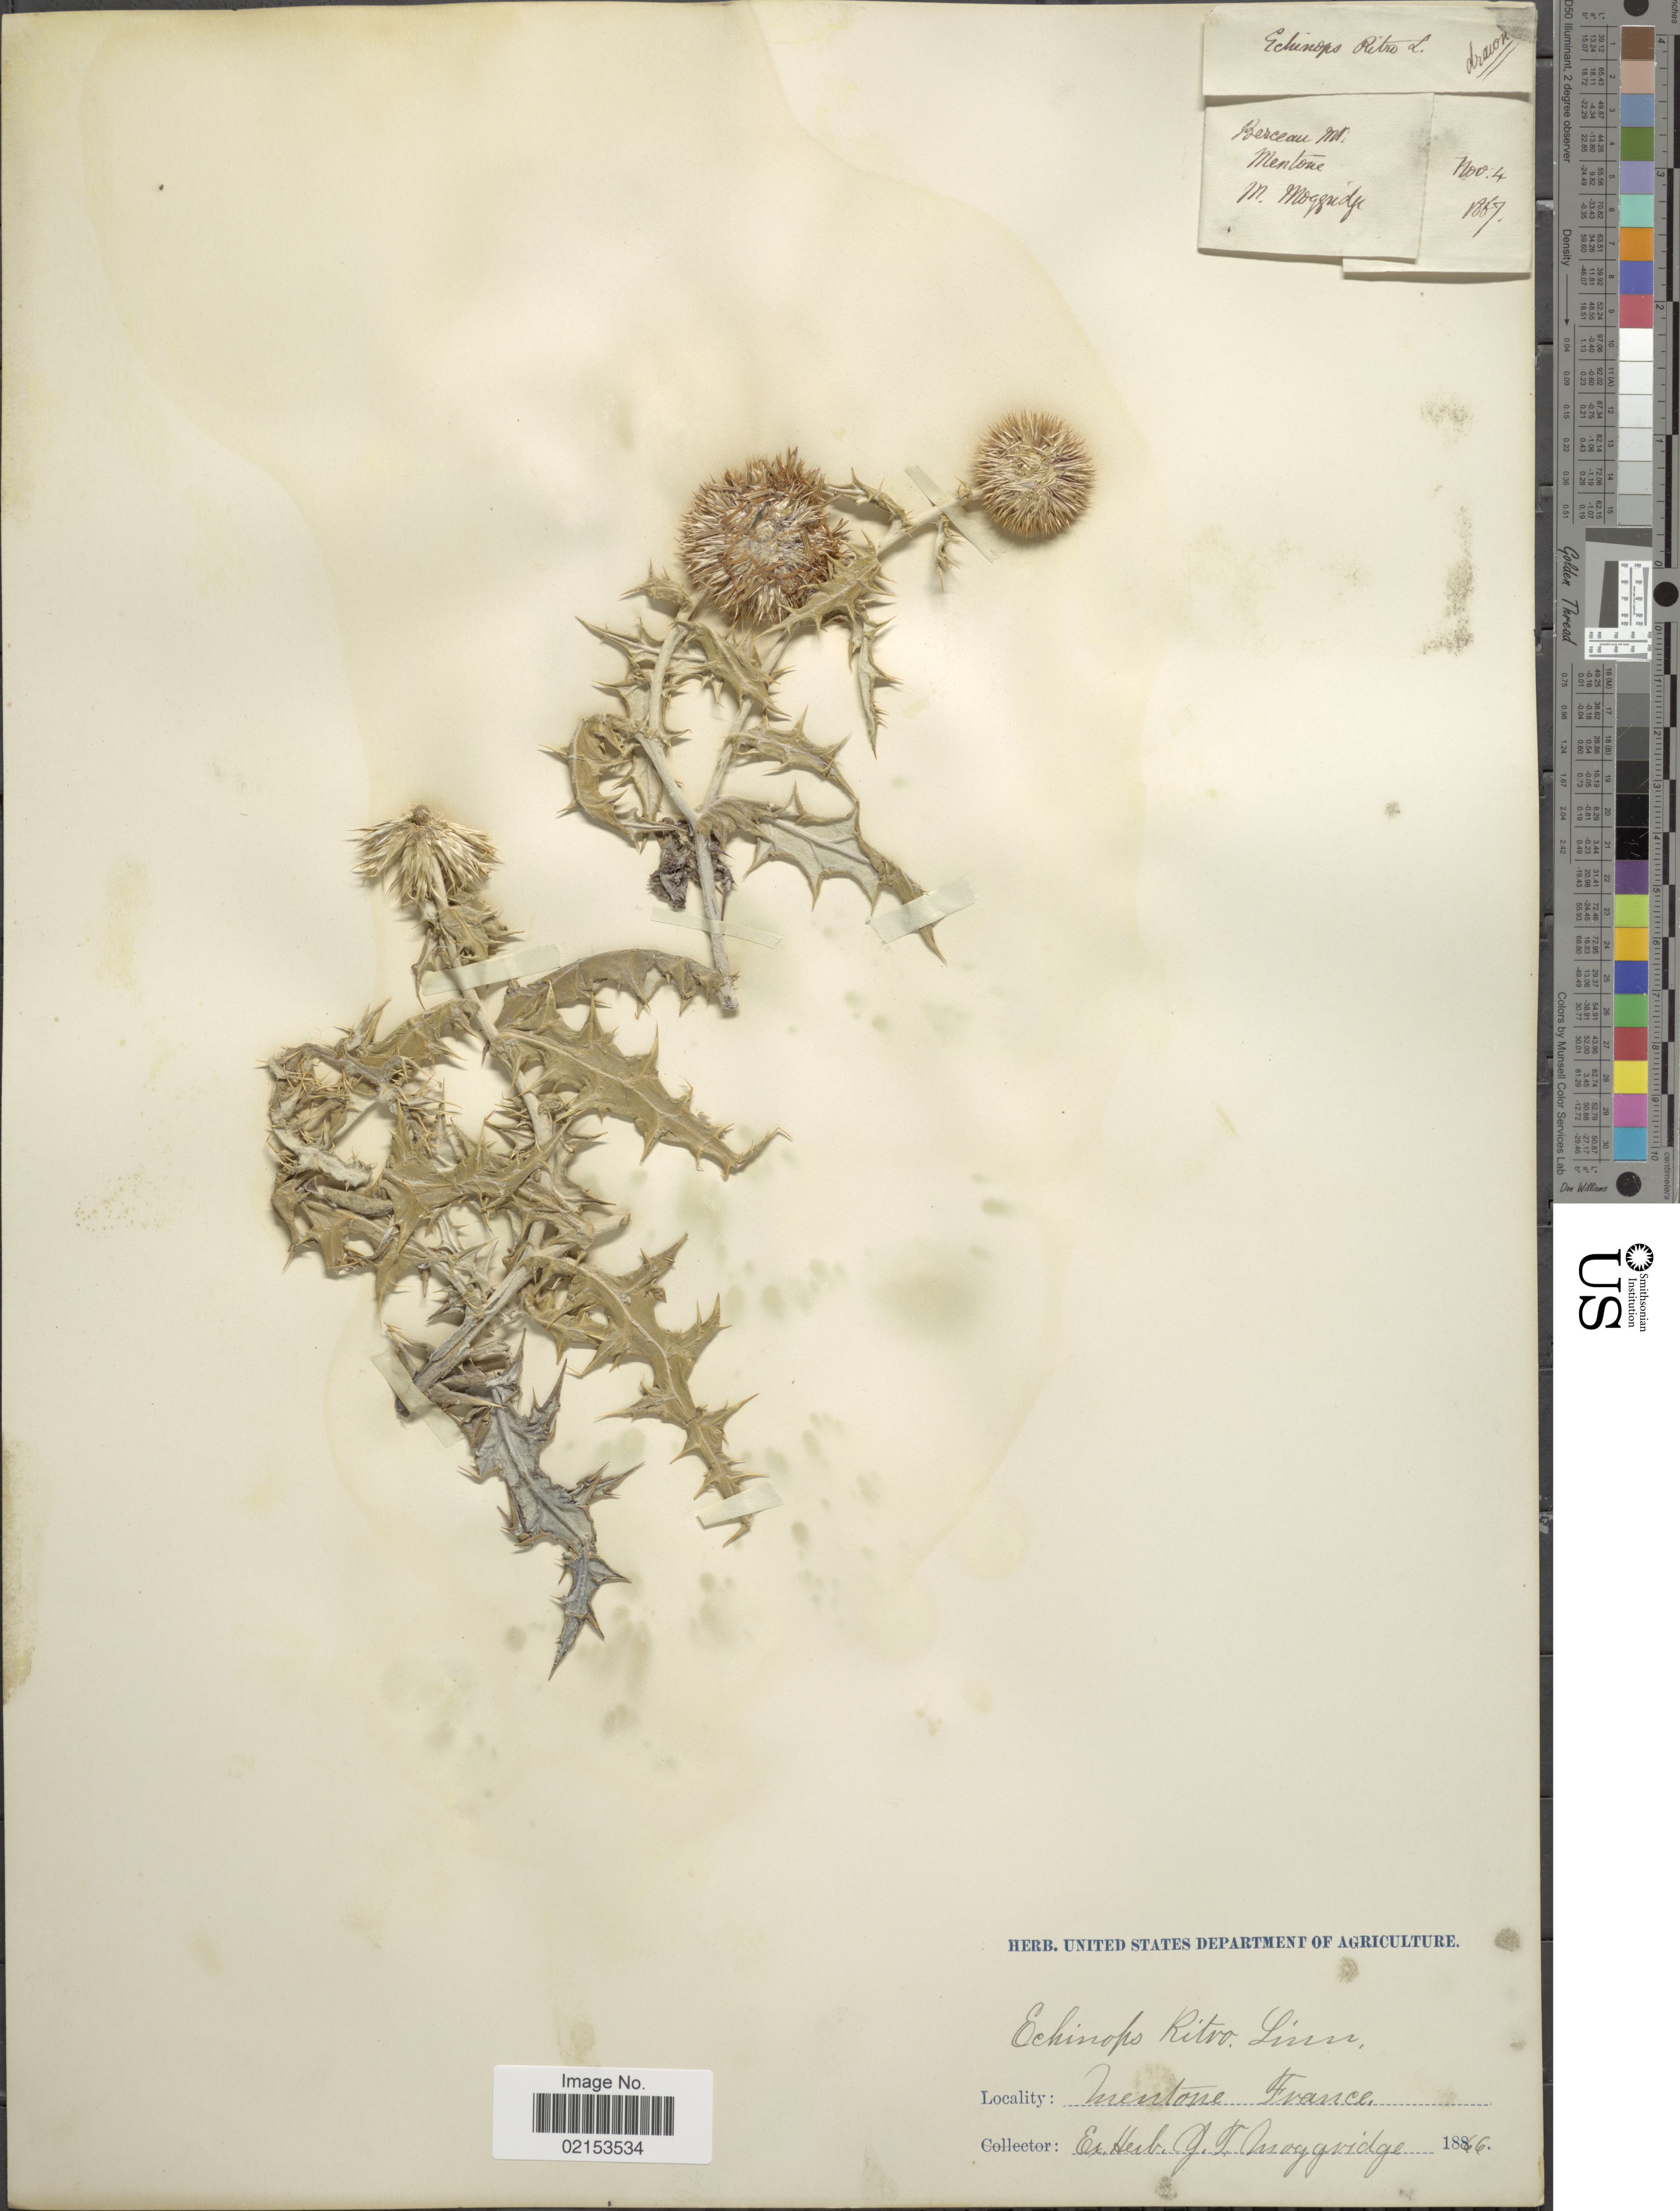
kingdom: Plantae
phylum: Tracheophyta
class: Magnoliopsida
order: Asterales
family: Asteraceae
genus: Echinops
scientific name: Echinops ritro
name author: L.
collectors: ex herb. J.T. Moggridge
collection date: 1867-11-04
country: France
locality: Berceau Mt. Mentone